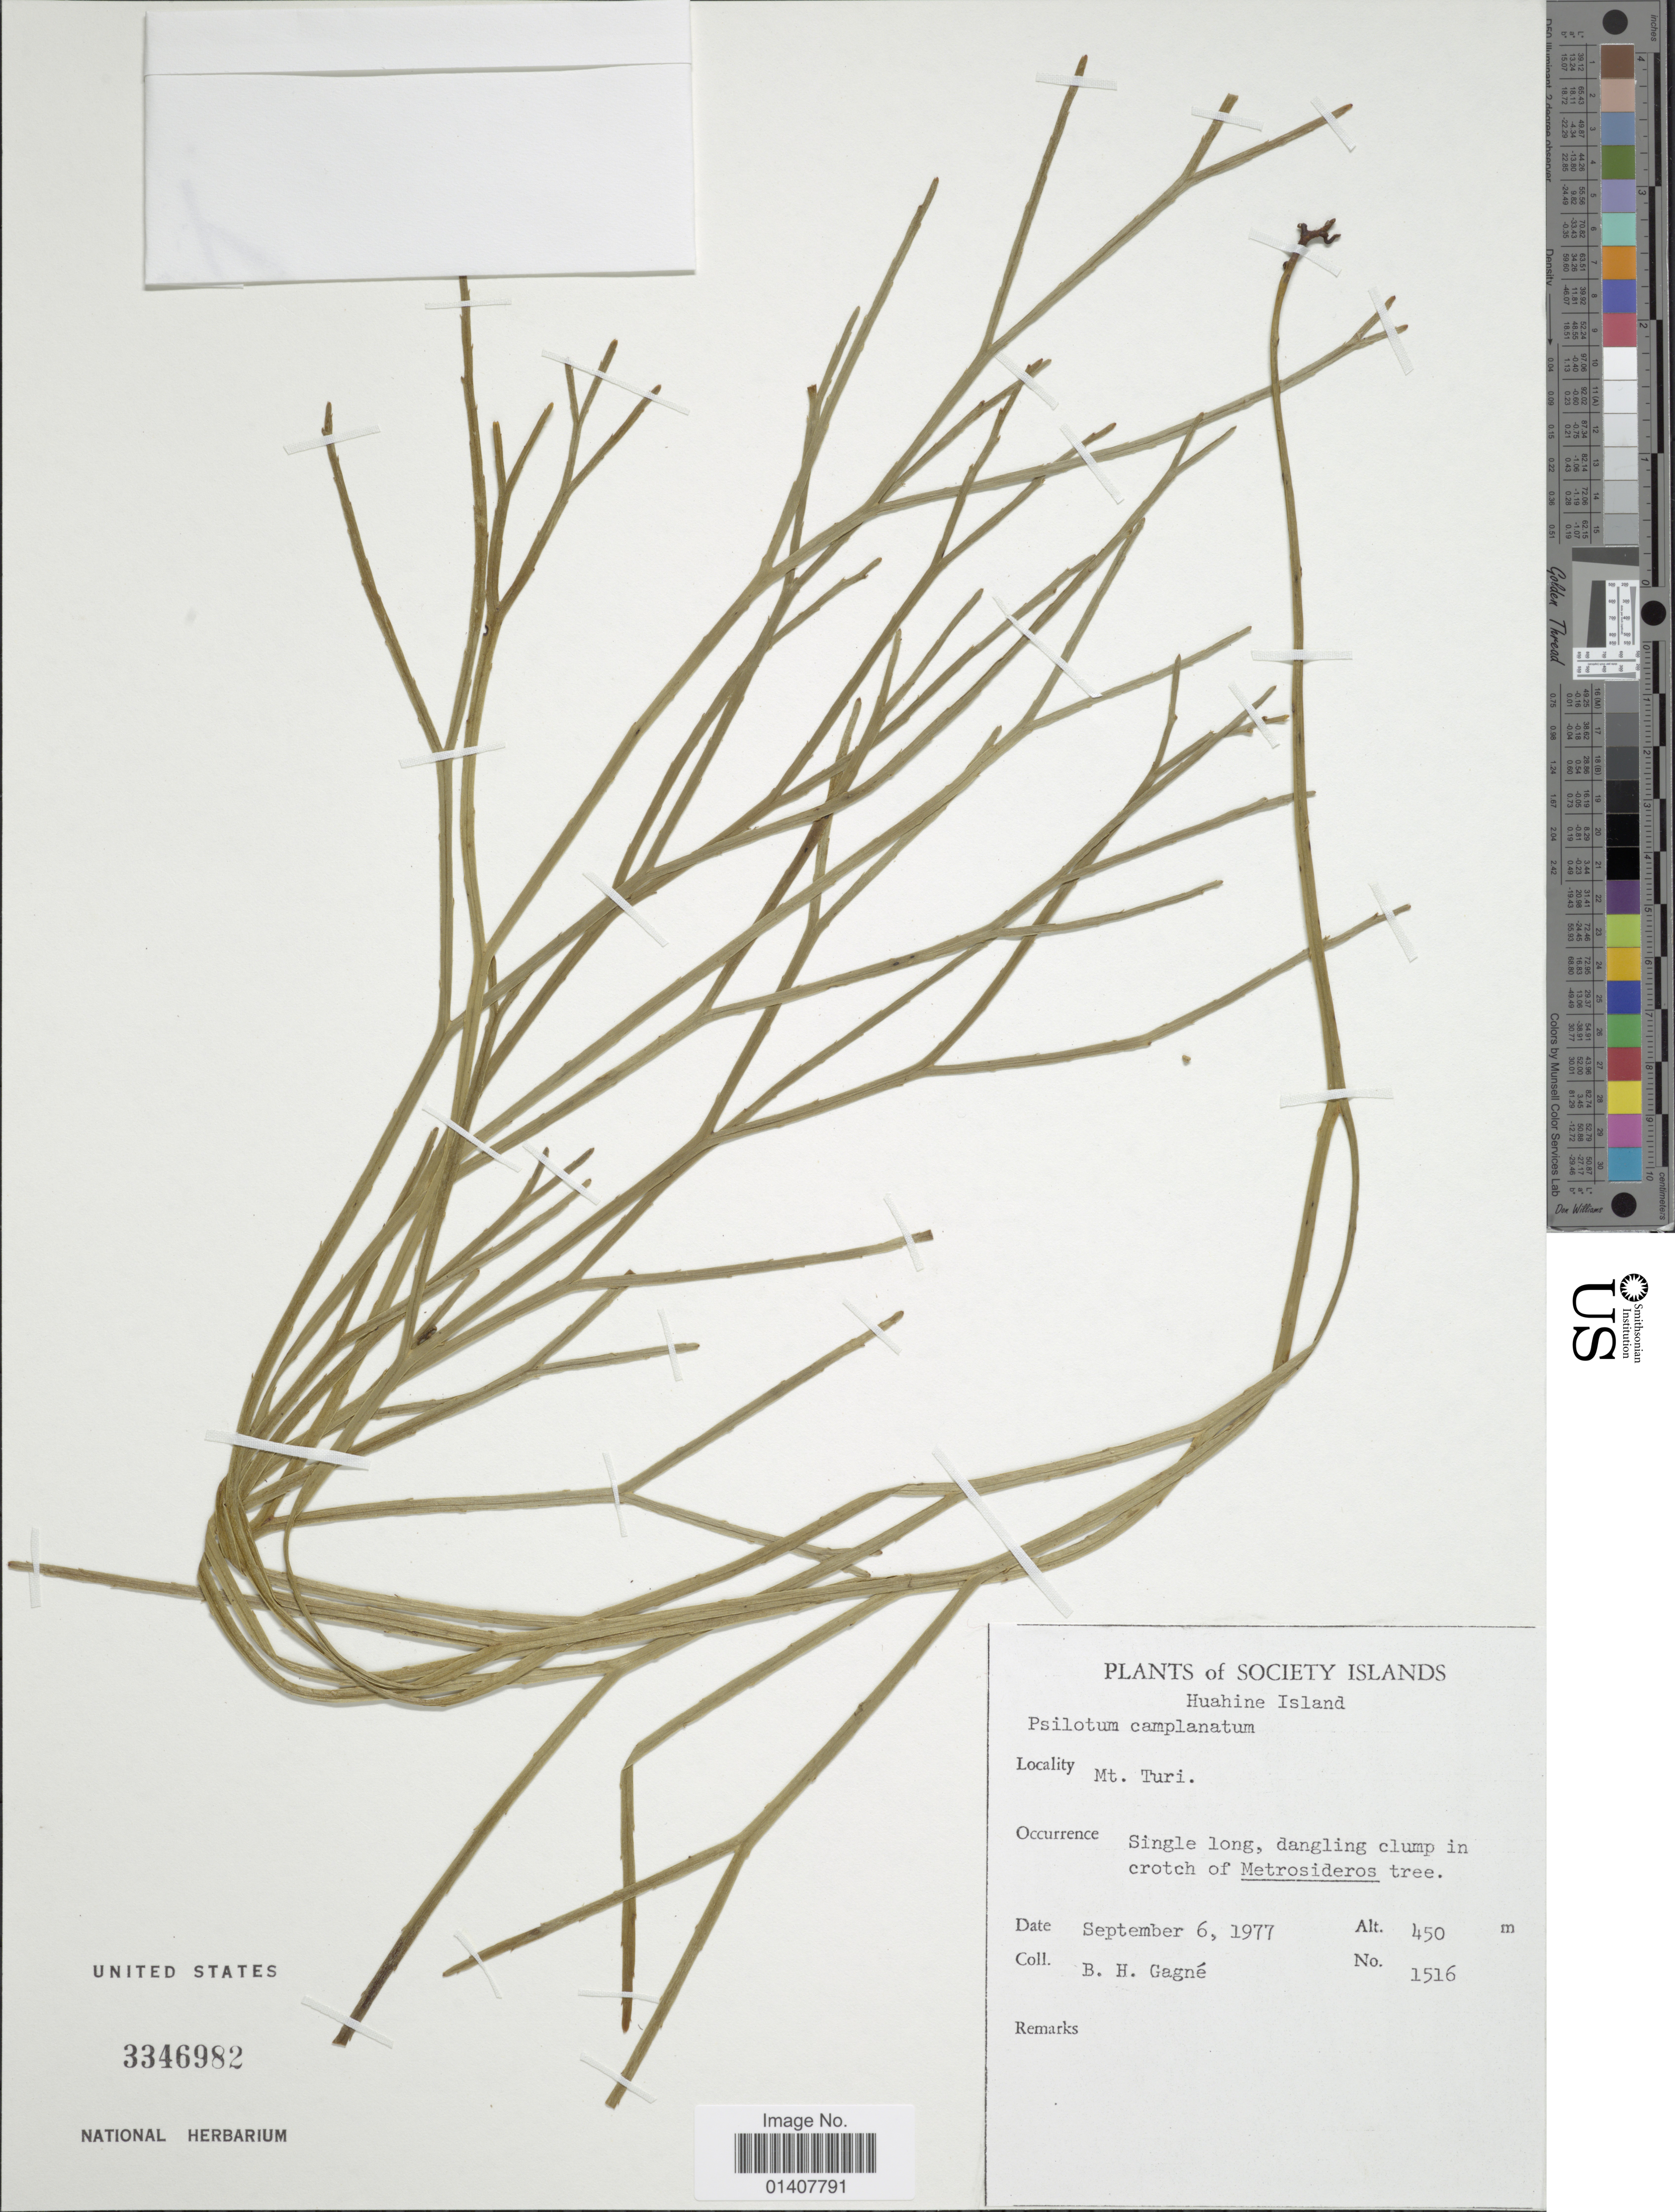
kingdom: Plantae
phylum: Tracheophyta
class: Polypodiopsida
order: Psilotales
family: Psilotaceae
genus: Psilotum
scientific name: Psilotum complanatum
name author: Sw.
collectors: B. H. Gagné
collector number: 1516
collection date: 1977-09-06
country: French Polynesia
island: Huahine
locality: Society Island, Huahine Island, Mt. Turi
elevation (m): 450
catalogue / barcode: US 3346982